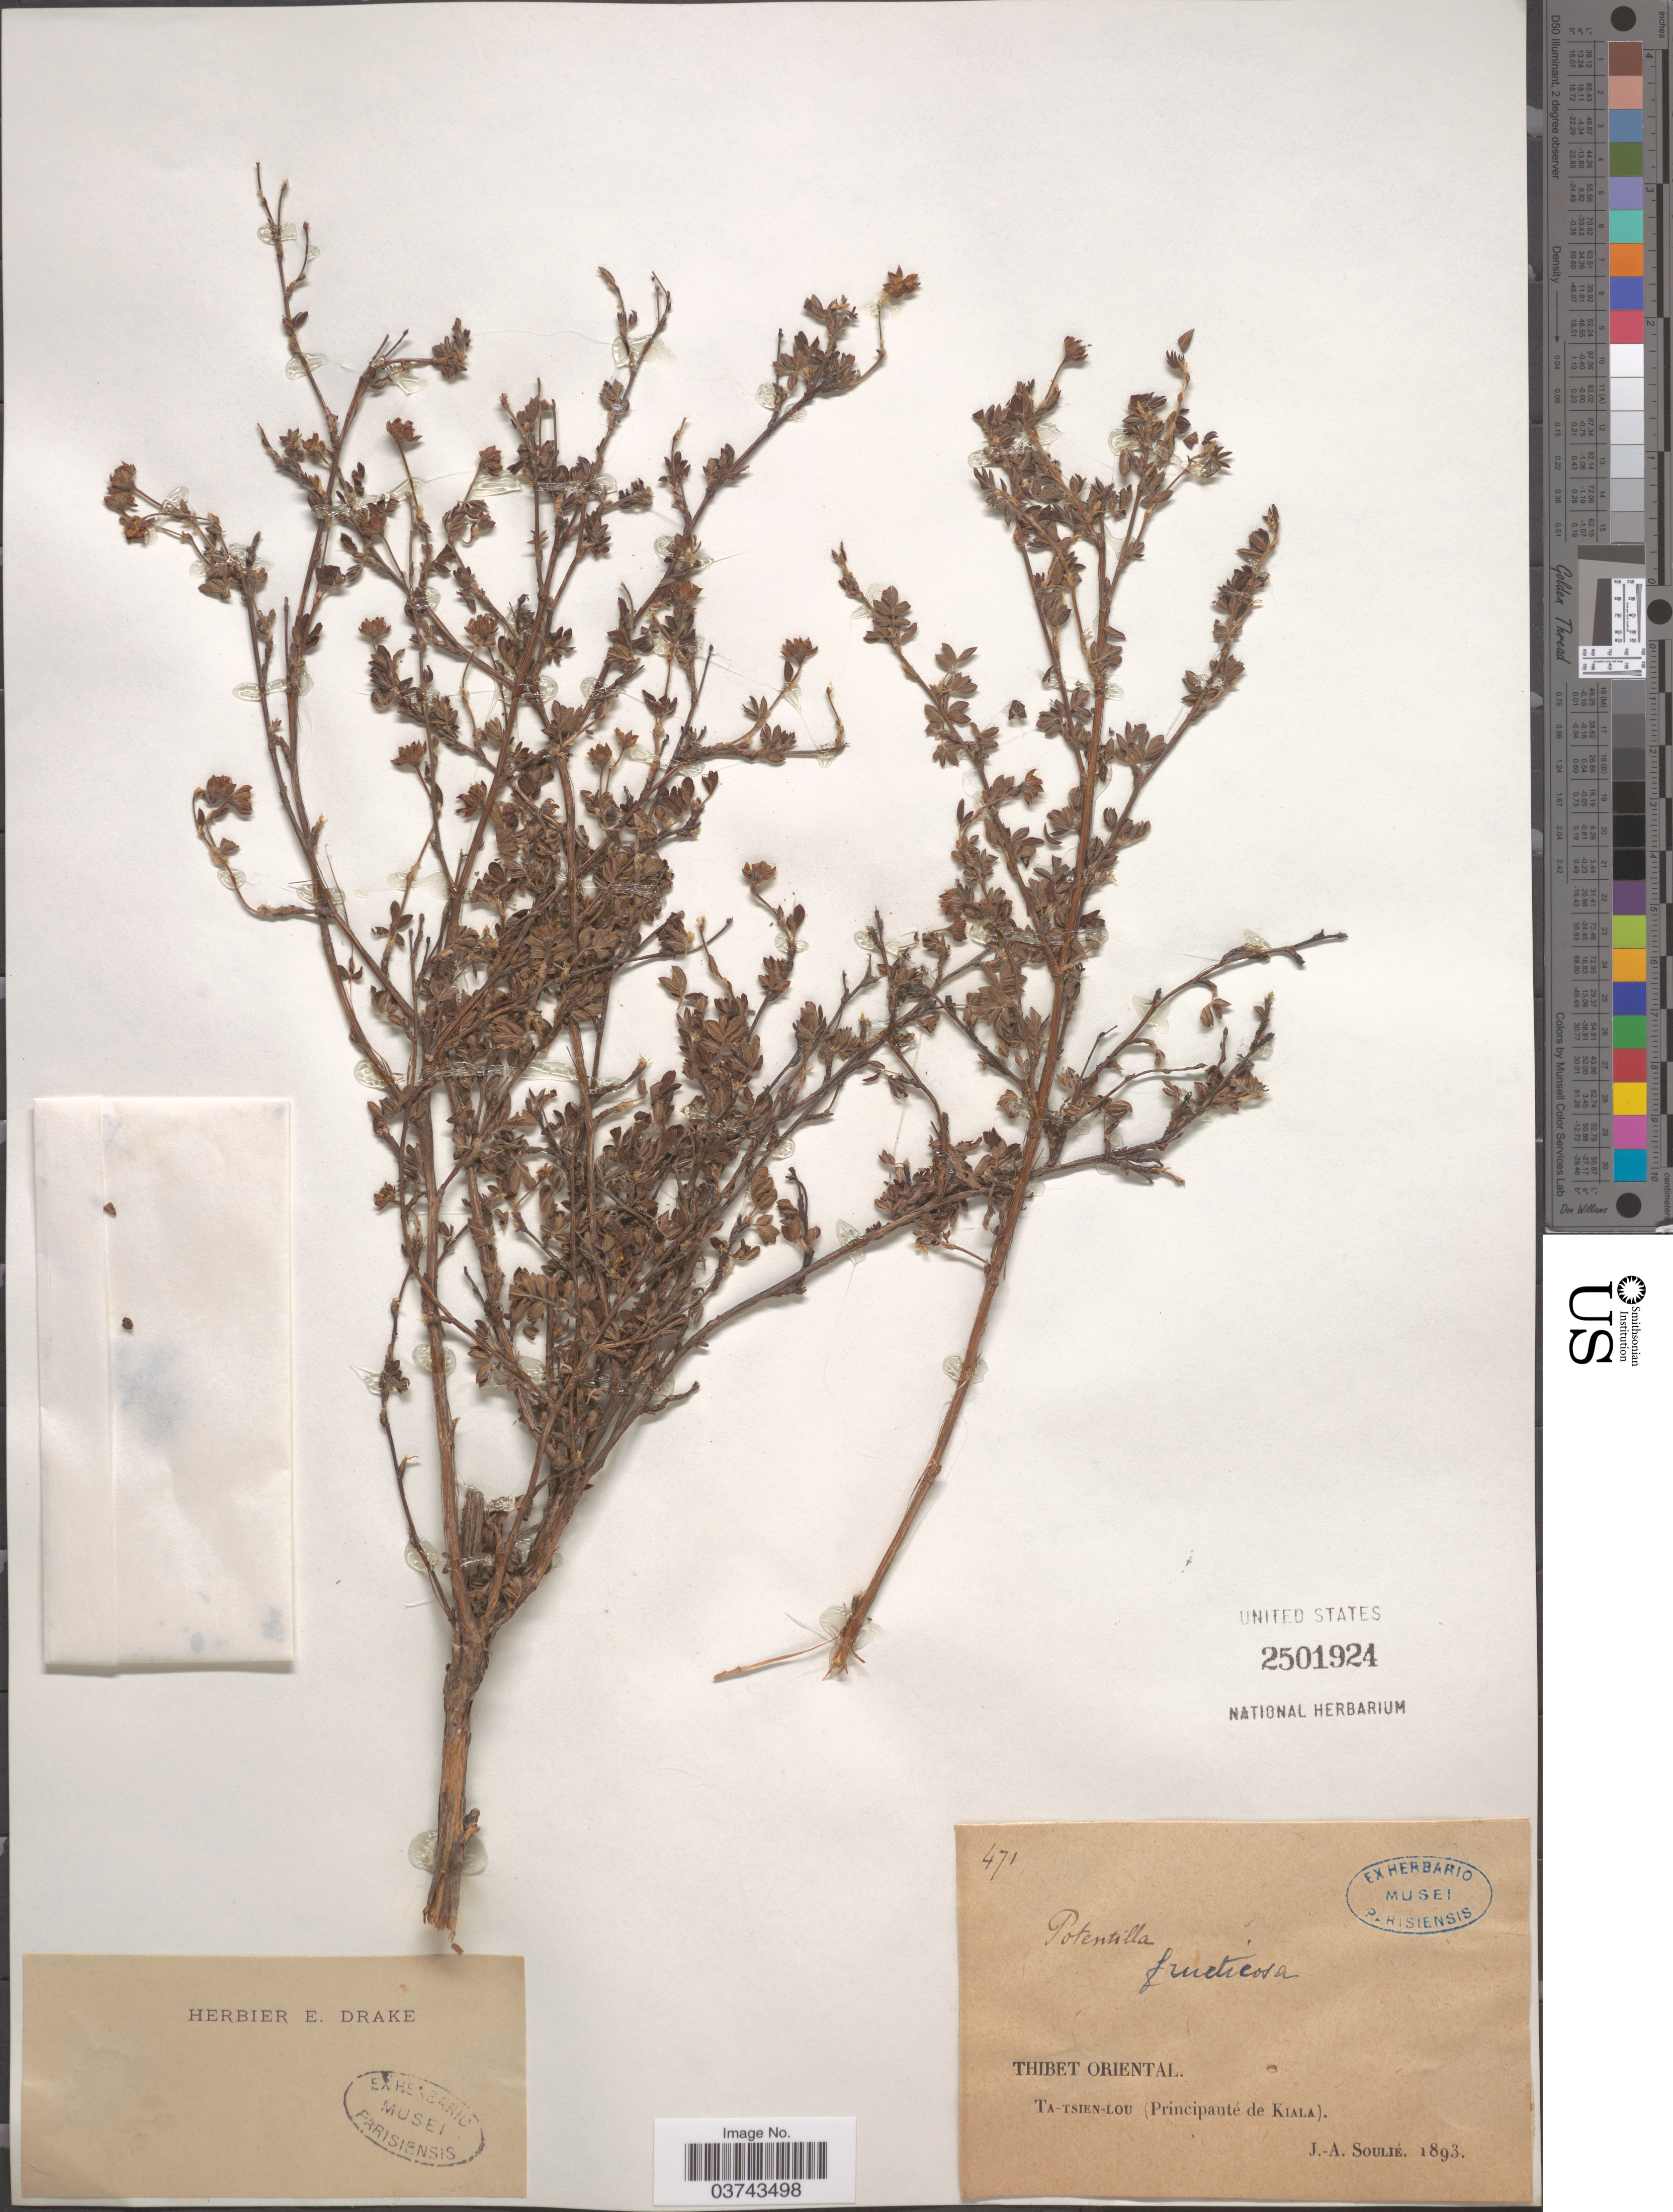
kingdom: Plantae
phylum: Tracheophyta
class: Magnoliopsida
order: Rosales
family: Rosaceae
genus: Dasiphora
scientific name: Dasiphora fruticosa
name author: (L.) Rydb.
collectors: J. Soulié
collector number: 471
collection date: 1893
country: China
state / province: Xizang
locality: Thibet Oriental. Ta-Tsien-Lou (Principauté de Kiala).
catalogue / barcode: US 2501924